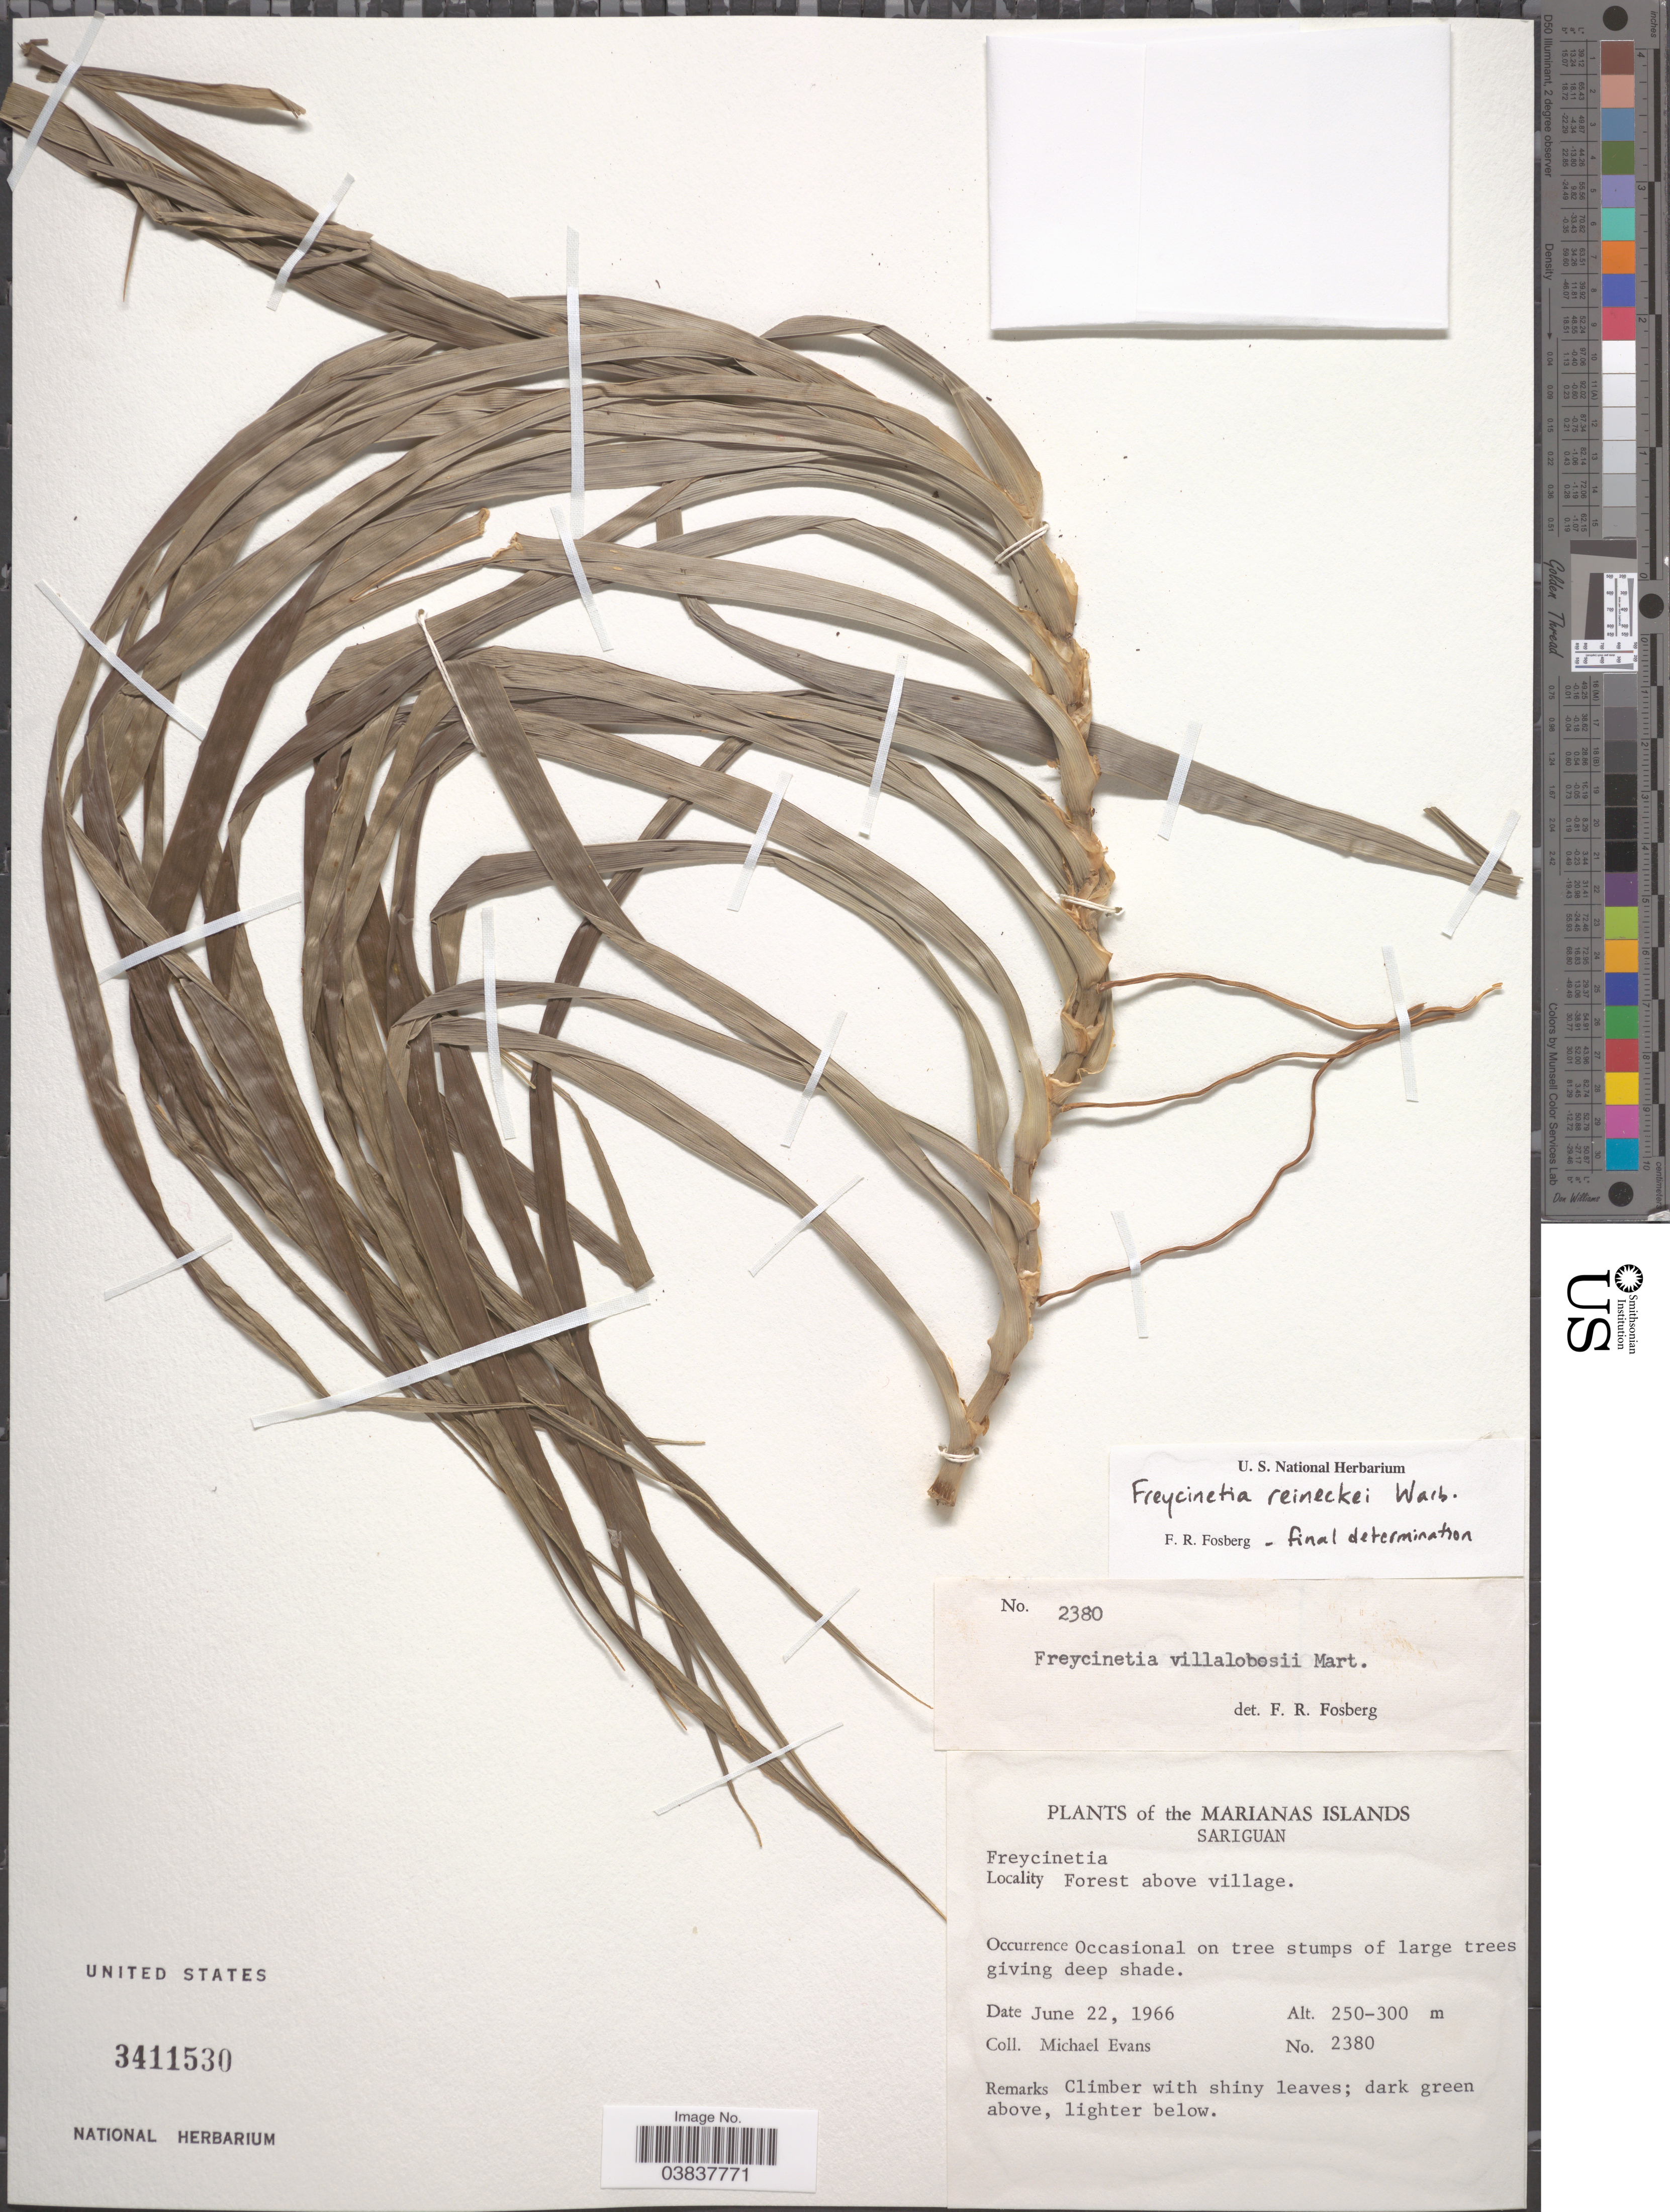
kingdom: Plantae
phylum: Tracheophyta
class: Liliopsida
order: Pandanales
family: Pandanaceae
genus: Freycinetia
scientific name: Freycinetia reineckei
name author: Warb. ex Reinecke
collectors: M. Evans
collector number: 2380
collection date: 1966-06-22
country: Northern Mariana Islands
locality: The Marianas Islands. Sariguan.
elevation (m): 250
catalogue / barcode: US 3411530